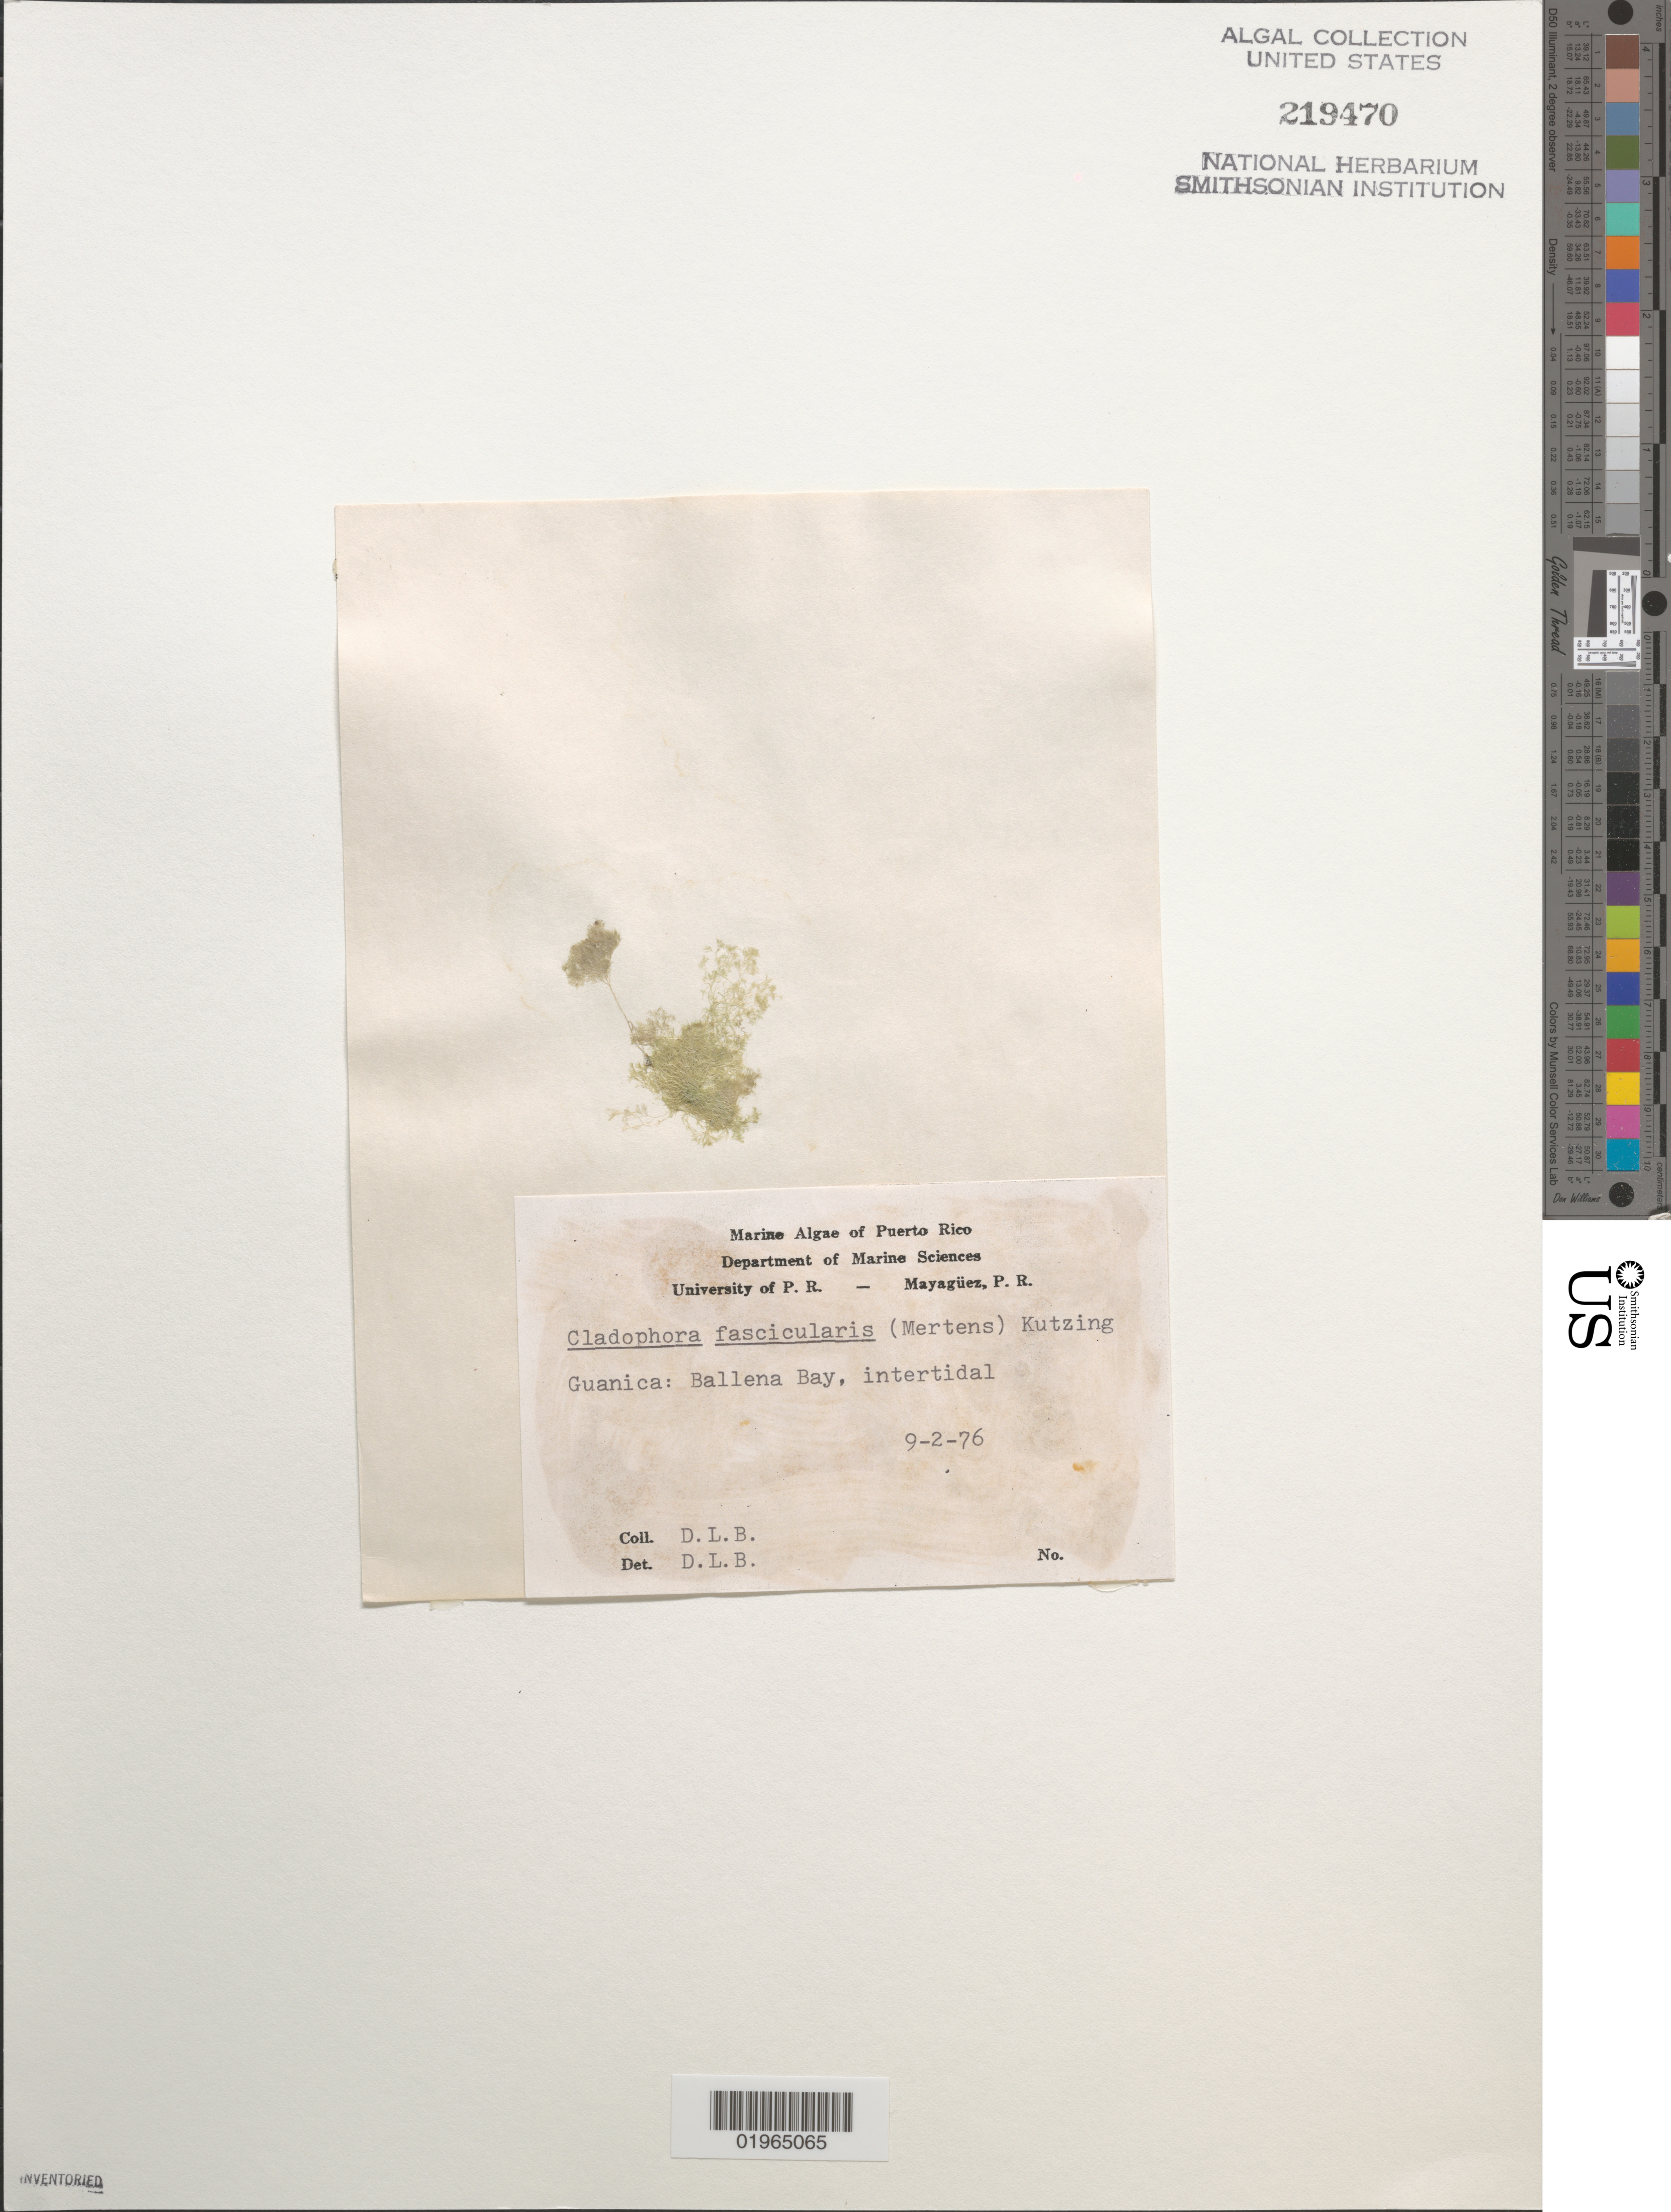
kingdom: Plantae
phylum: Chlorophyta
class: Ulvophyceae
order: Ulvales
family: Ulvaceae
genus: Ulva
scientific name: Ulva linza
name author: L.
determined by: Algae name updating Project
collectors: D.L. Ballantine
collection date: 1976-09-02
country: Puerto Rico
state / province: Guanica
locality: Intertidal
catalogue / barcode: US 219470